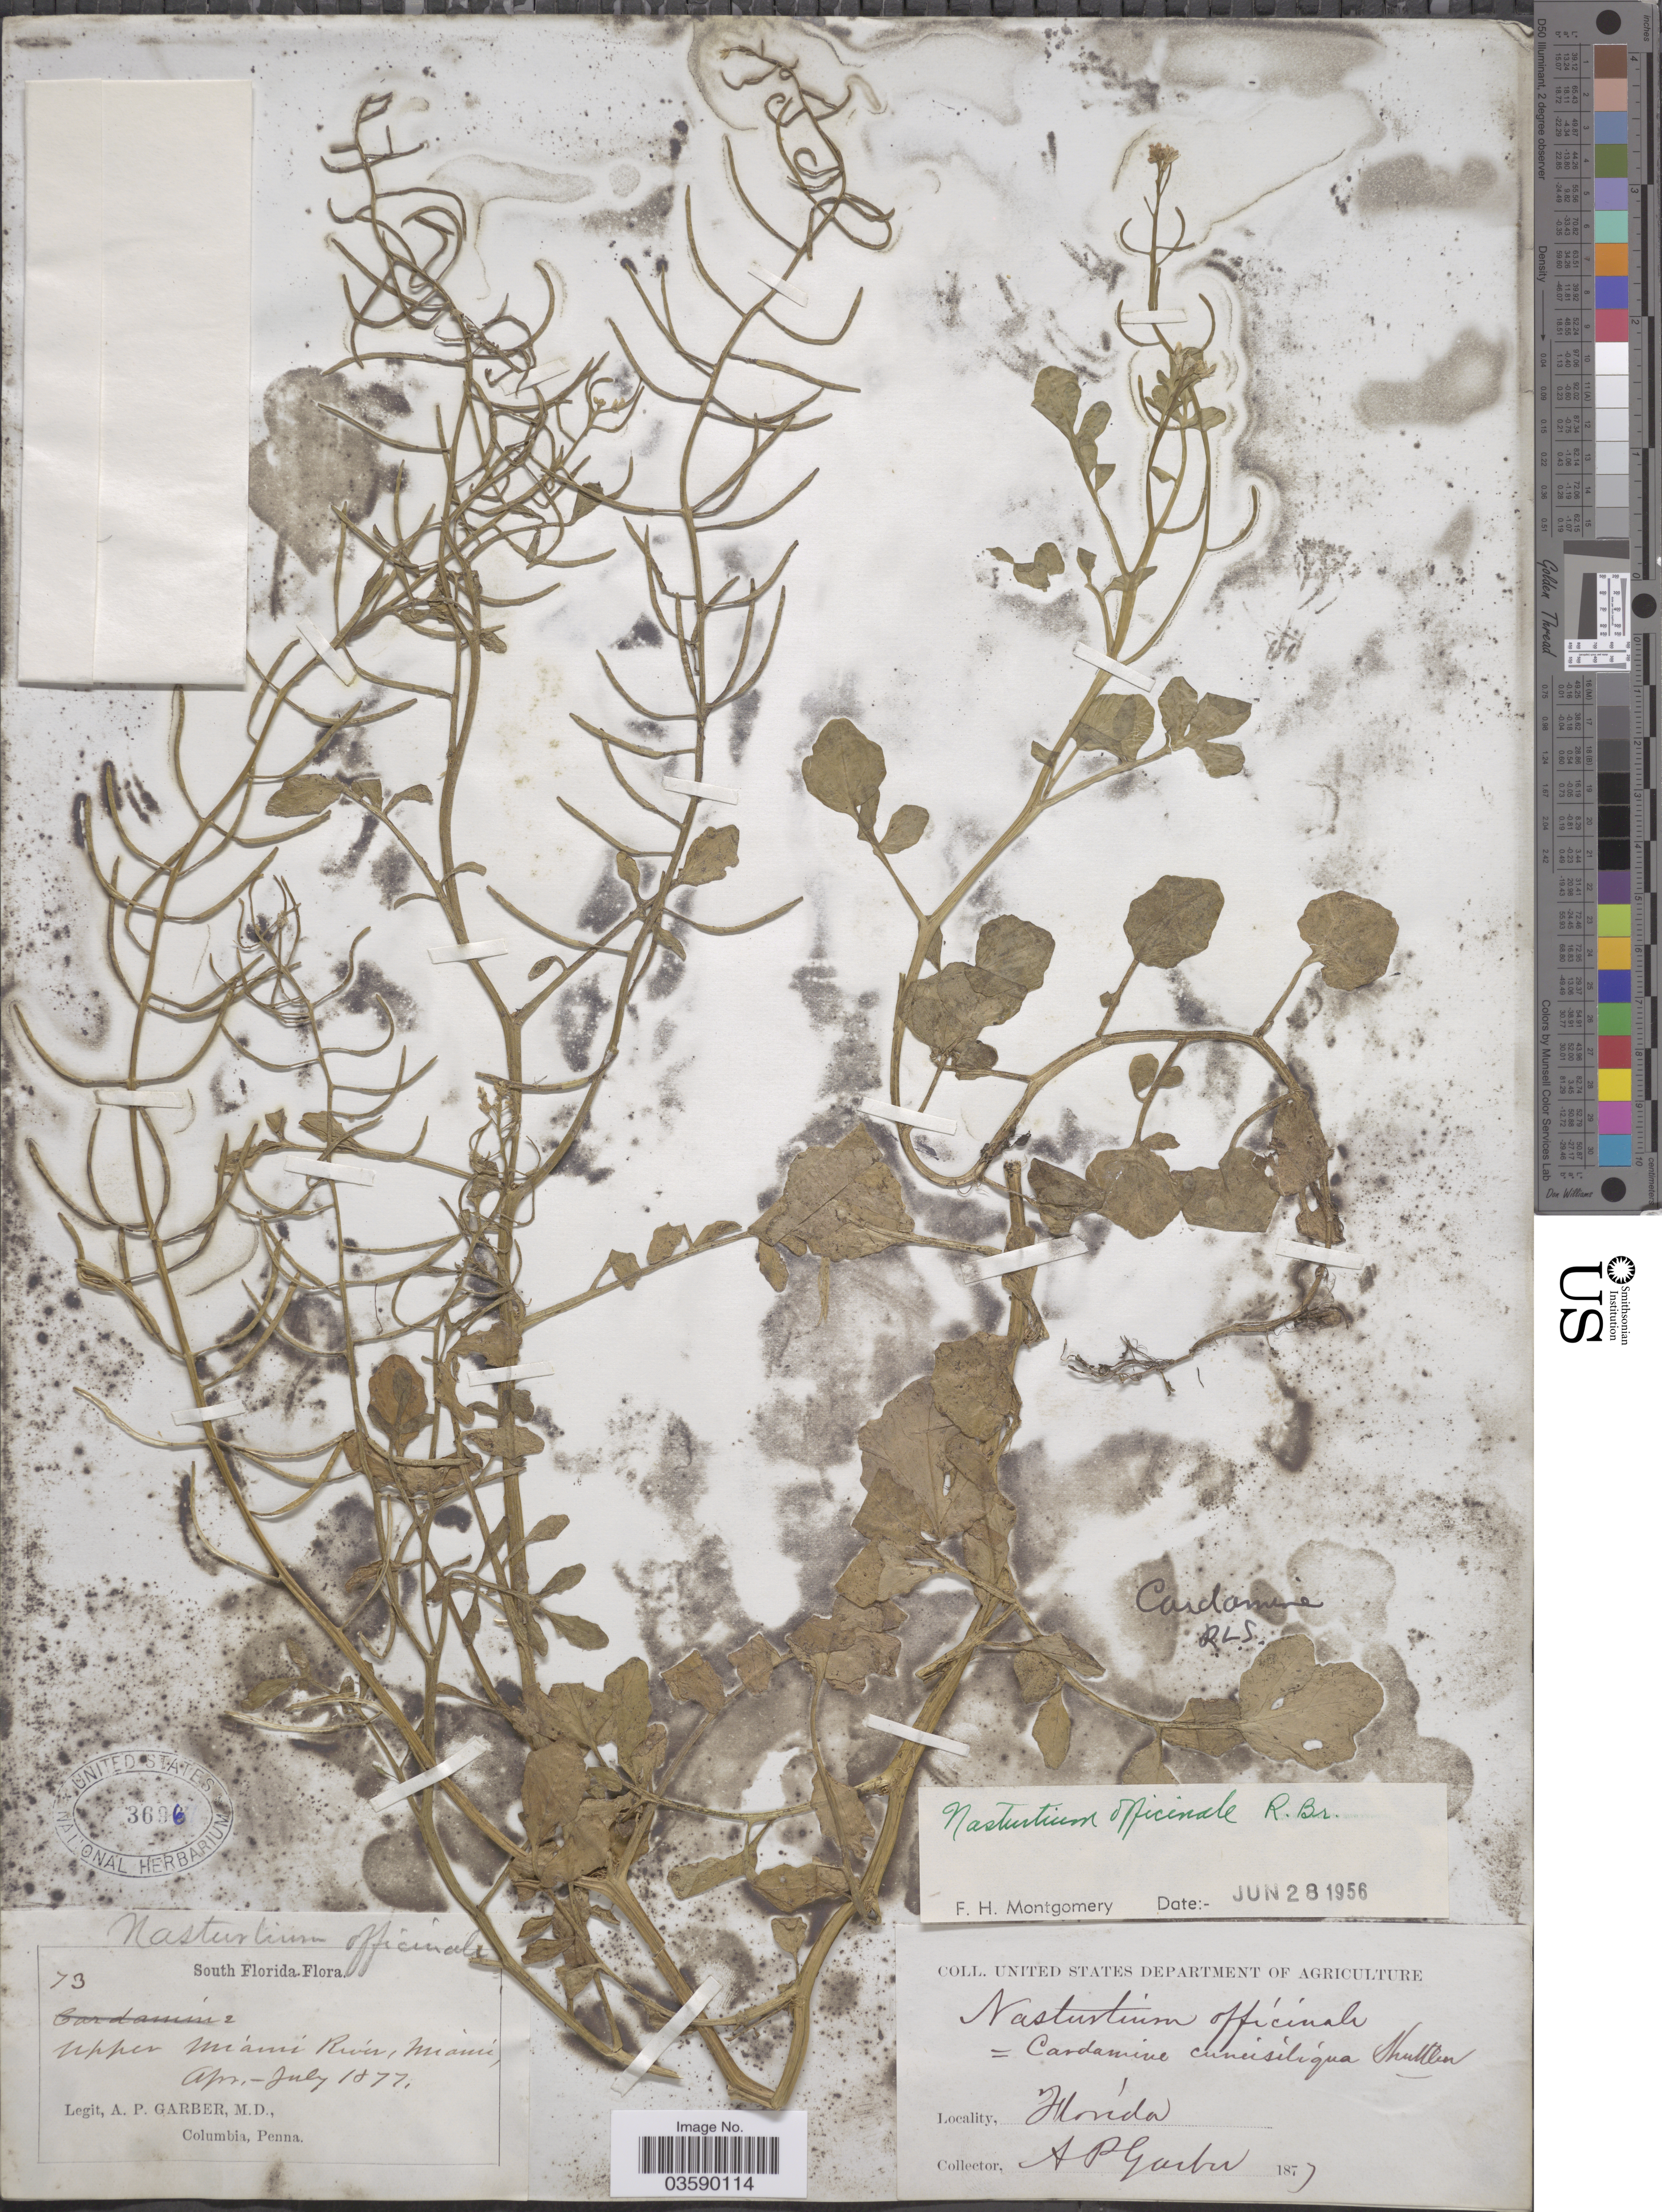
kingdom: Plantae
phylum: Tracheophyta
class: Magnoliopsida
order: Brassicales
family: Brassicaceae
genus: Cardamine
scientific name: Cardamine sp.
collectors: A. P. Garber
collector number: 73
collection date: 1877-04/1877-07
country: United States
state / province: Florida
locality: South Florida. Upper Miami River, Miami.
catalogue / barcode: US 3696